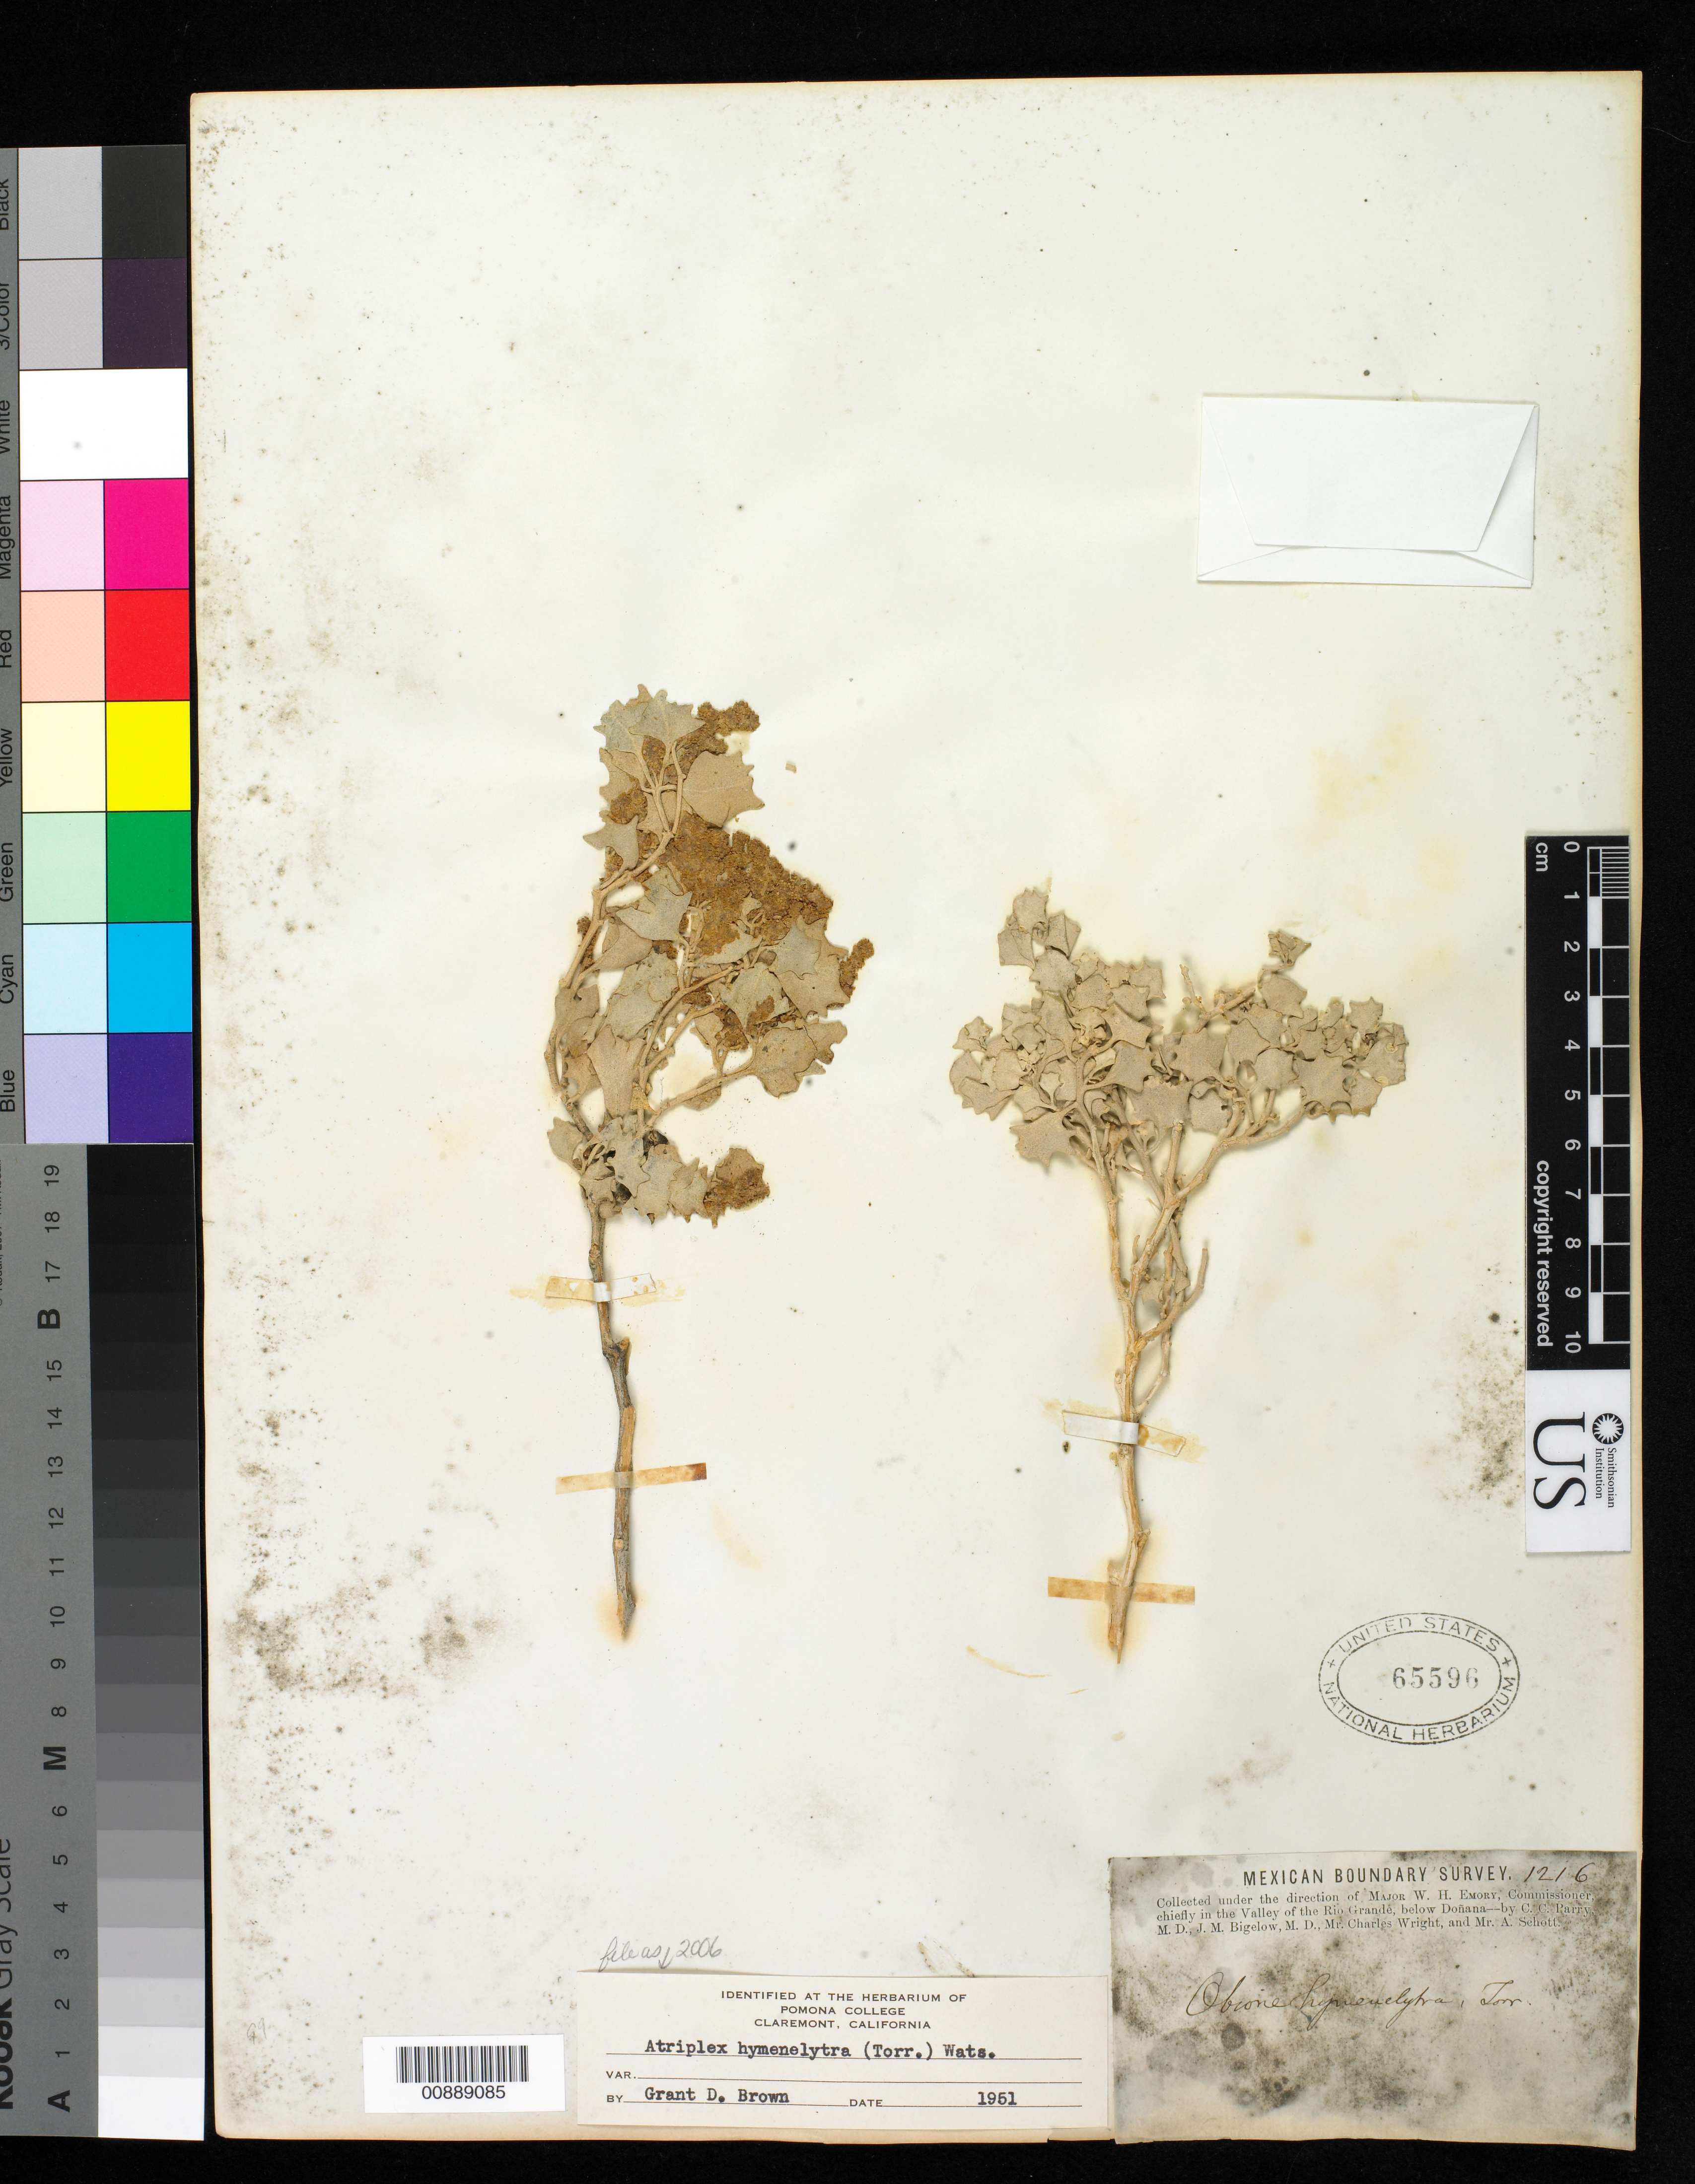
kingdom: Plantae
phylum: Tracheophyta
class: Magnoliopsida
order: Caryophyllales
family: Amaranthaceae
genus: Atriplex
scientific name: Atriplex hymenelytra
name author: (Torr.) S. Watson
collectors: C. C. Parry, J. M. Bigelow, C. Wright & A. C. V. Schott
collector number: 1216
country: United States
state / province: New Mexico / Texas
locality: Valley of the Rio Grande, below Doñana.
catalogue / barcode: US 65596